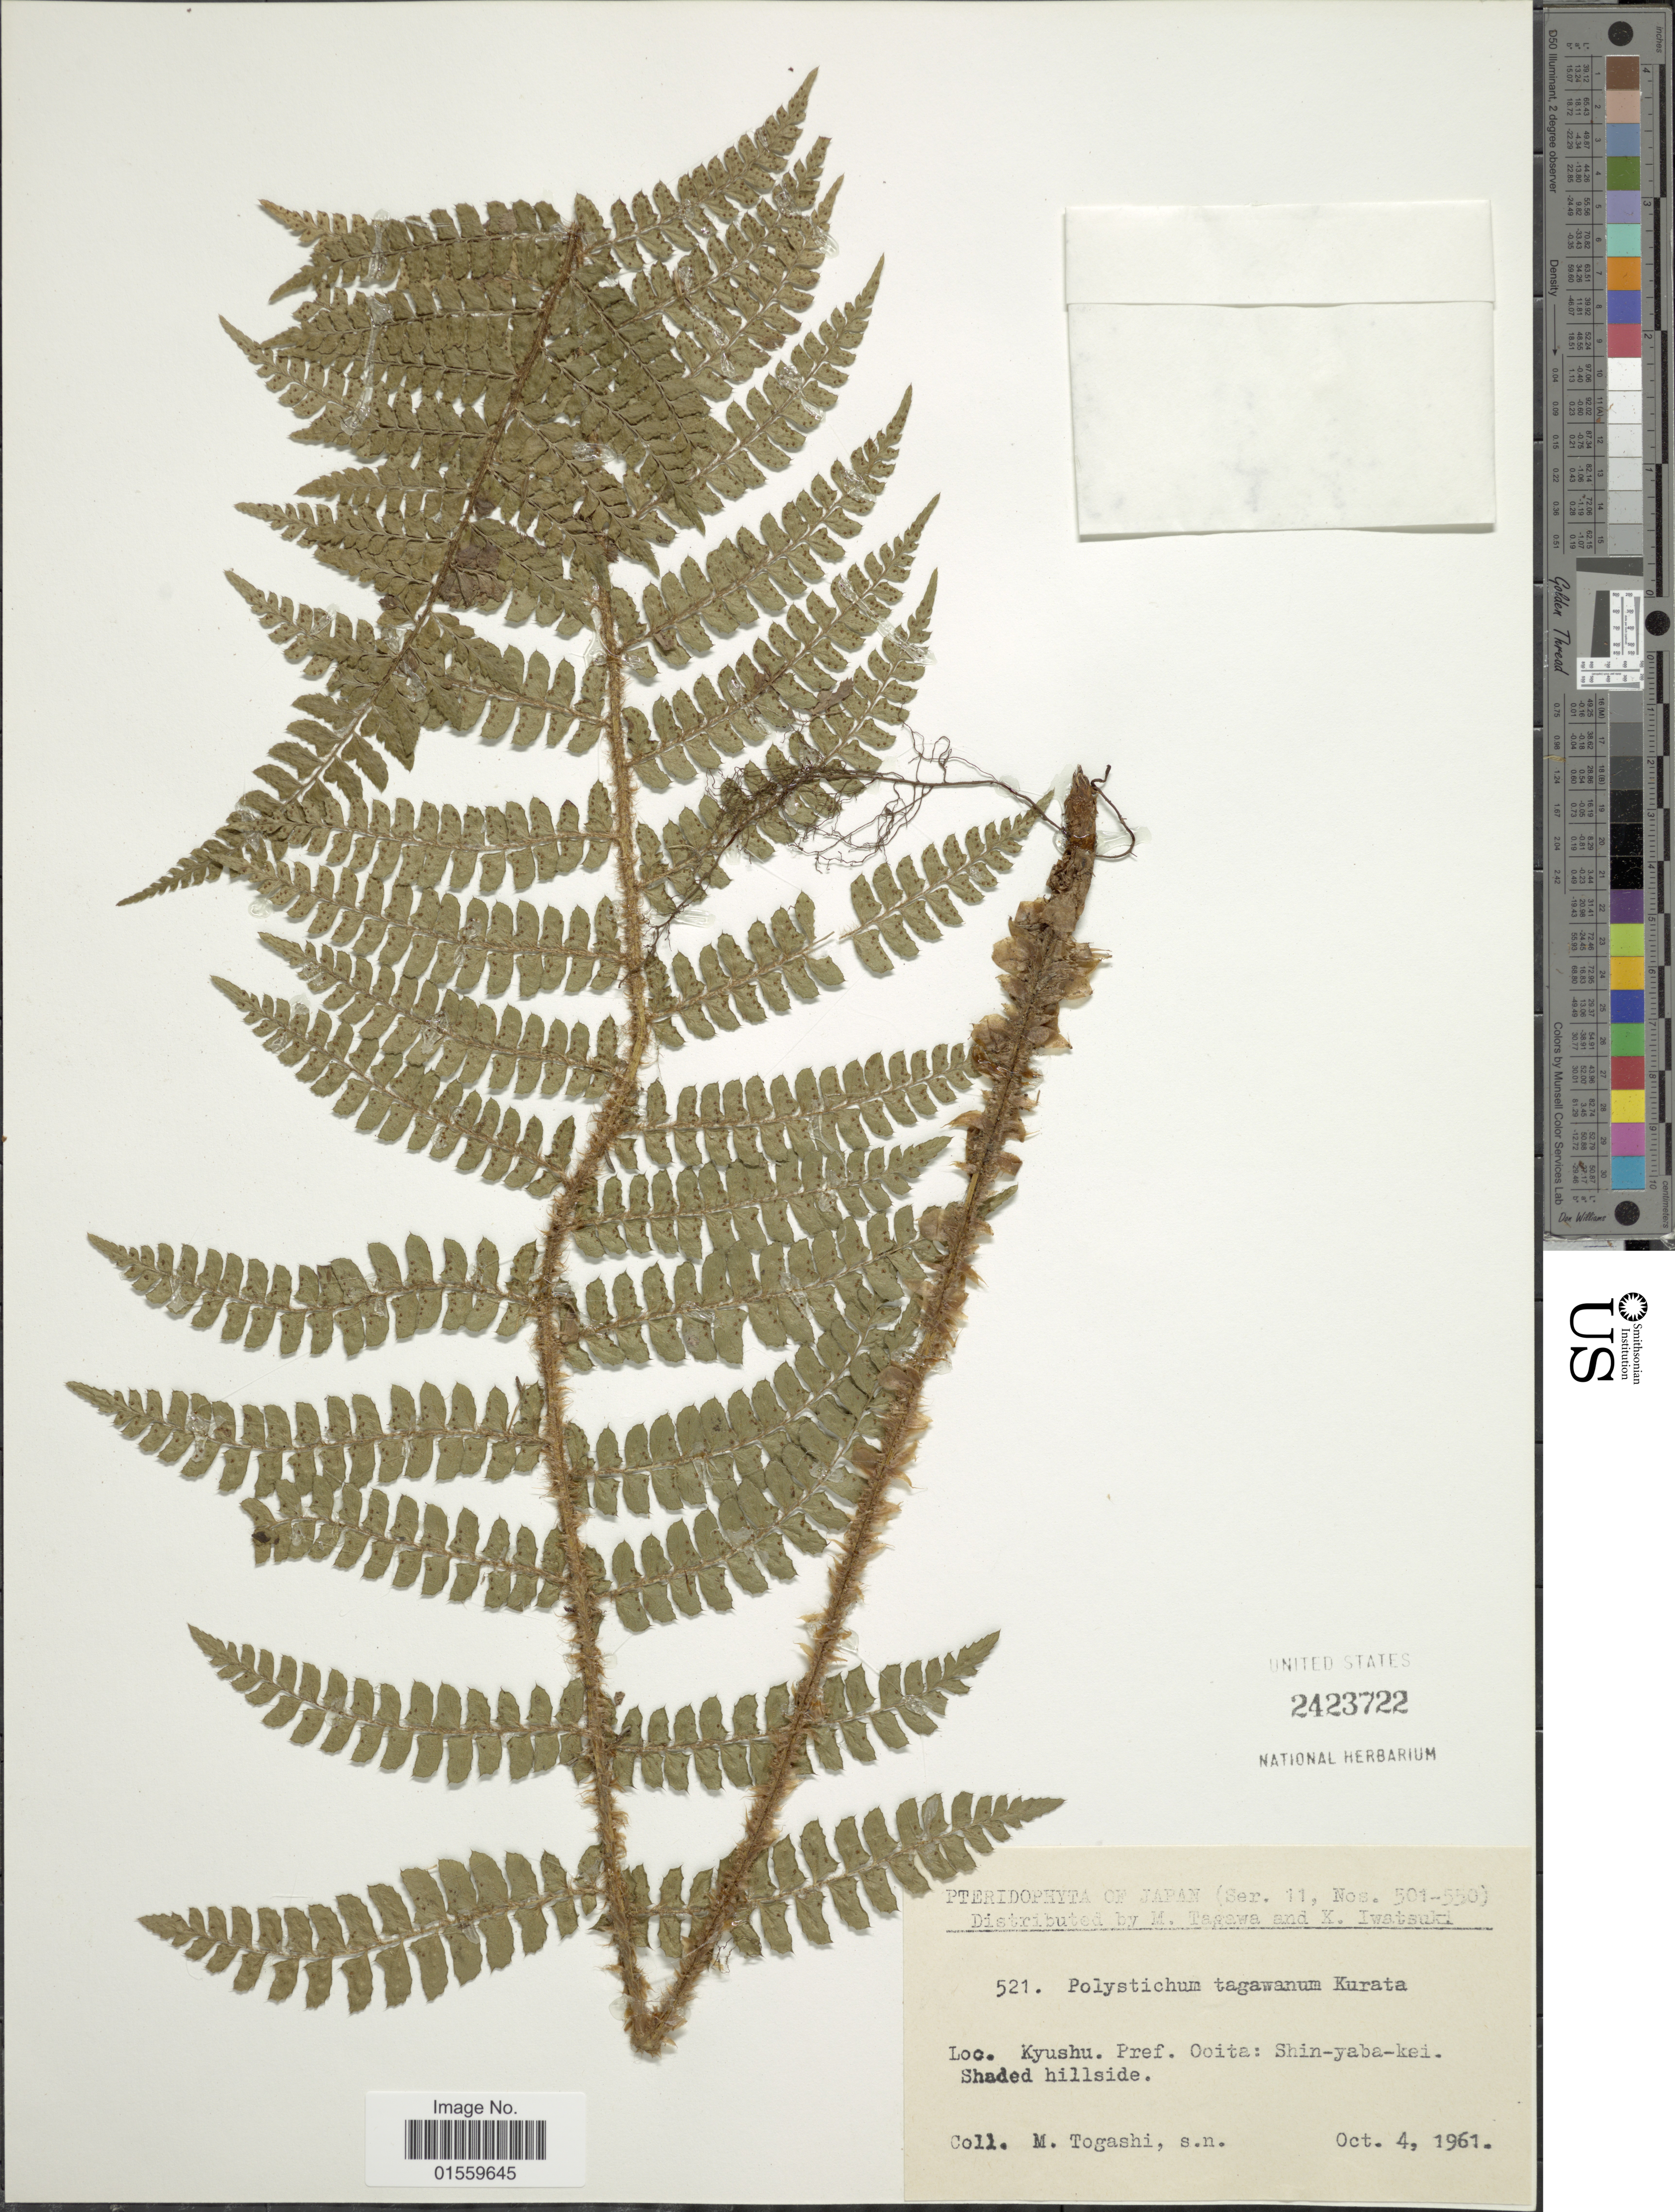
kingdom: Plantae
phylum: Tracheophyta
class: Polypodiopsida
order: Polypodiales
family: Dryopteridaceae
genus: Polystichum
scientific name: Polystichum tagawanum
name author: Sa. Kurata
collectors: M. Togashi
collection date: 1961-10-04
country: Japan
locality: Ooita: Shin-yaba-kei.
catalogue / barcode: US 2423722